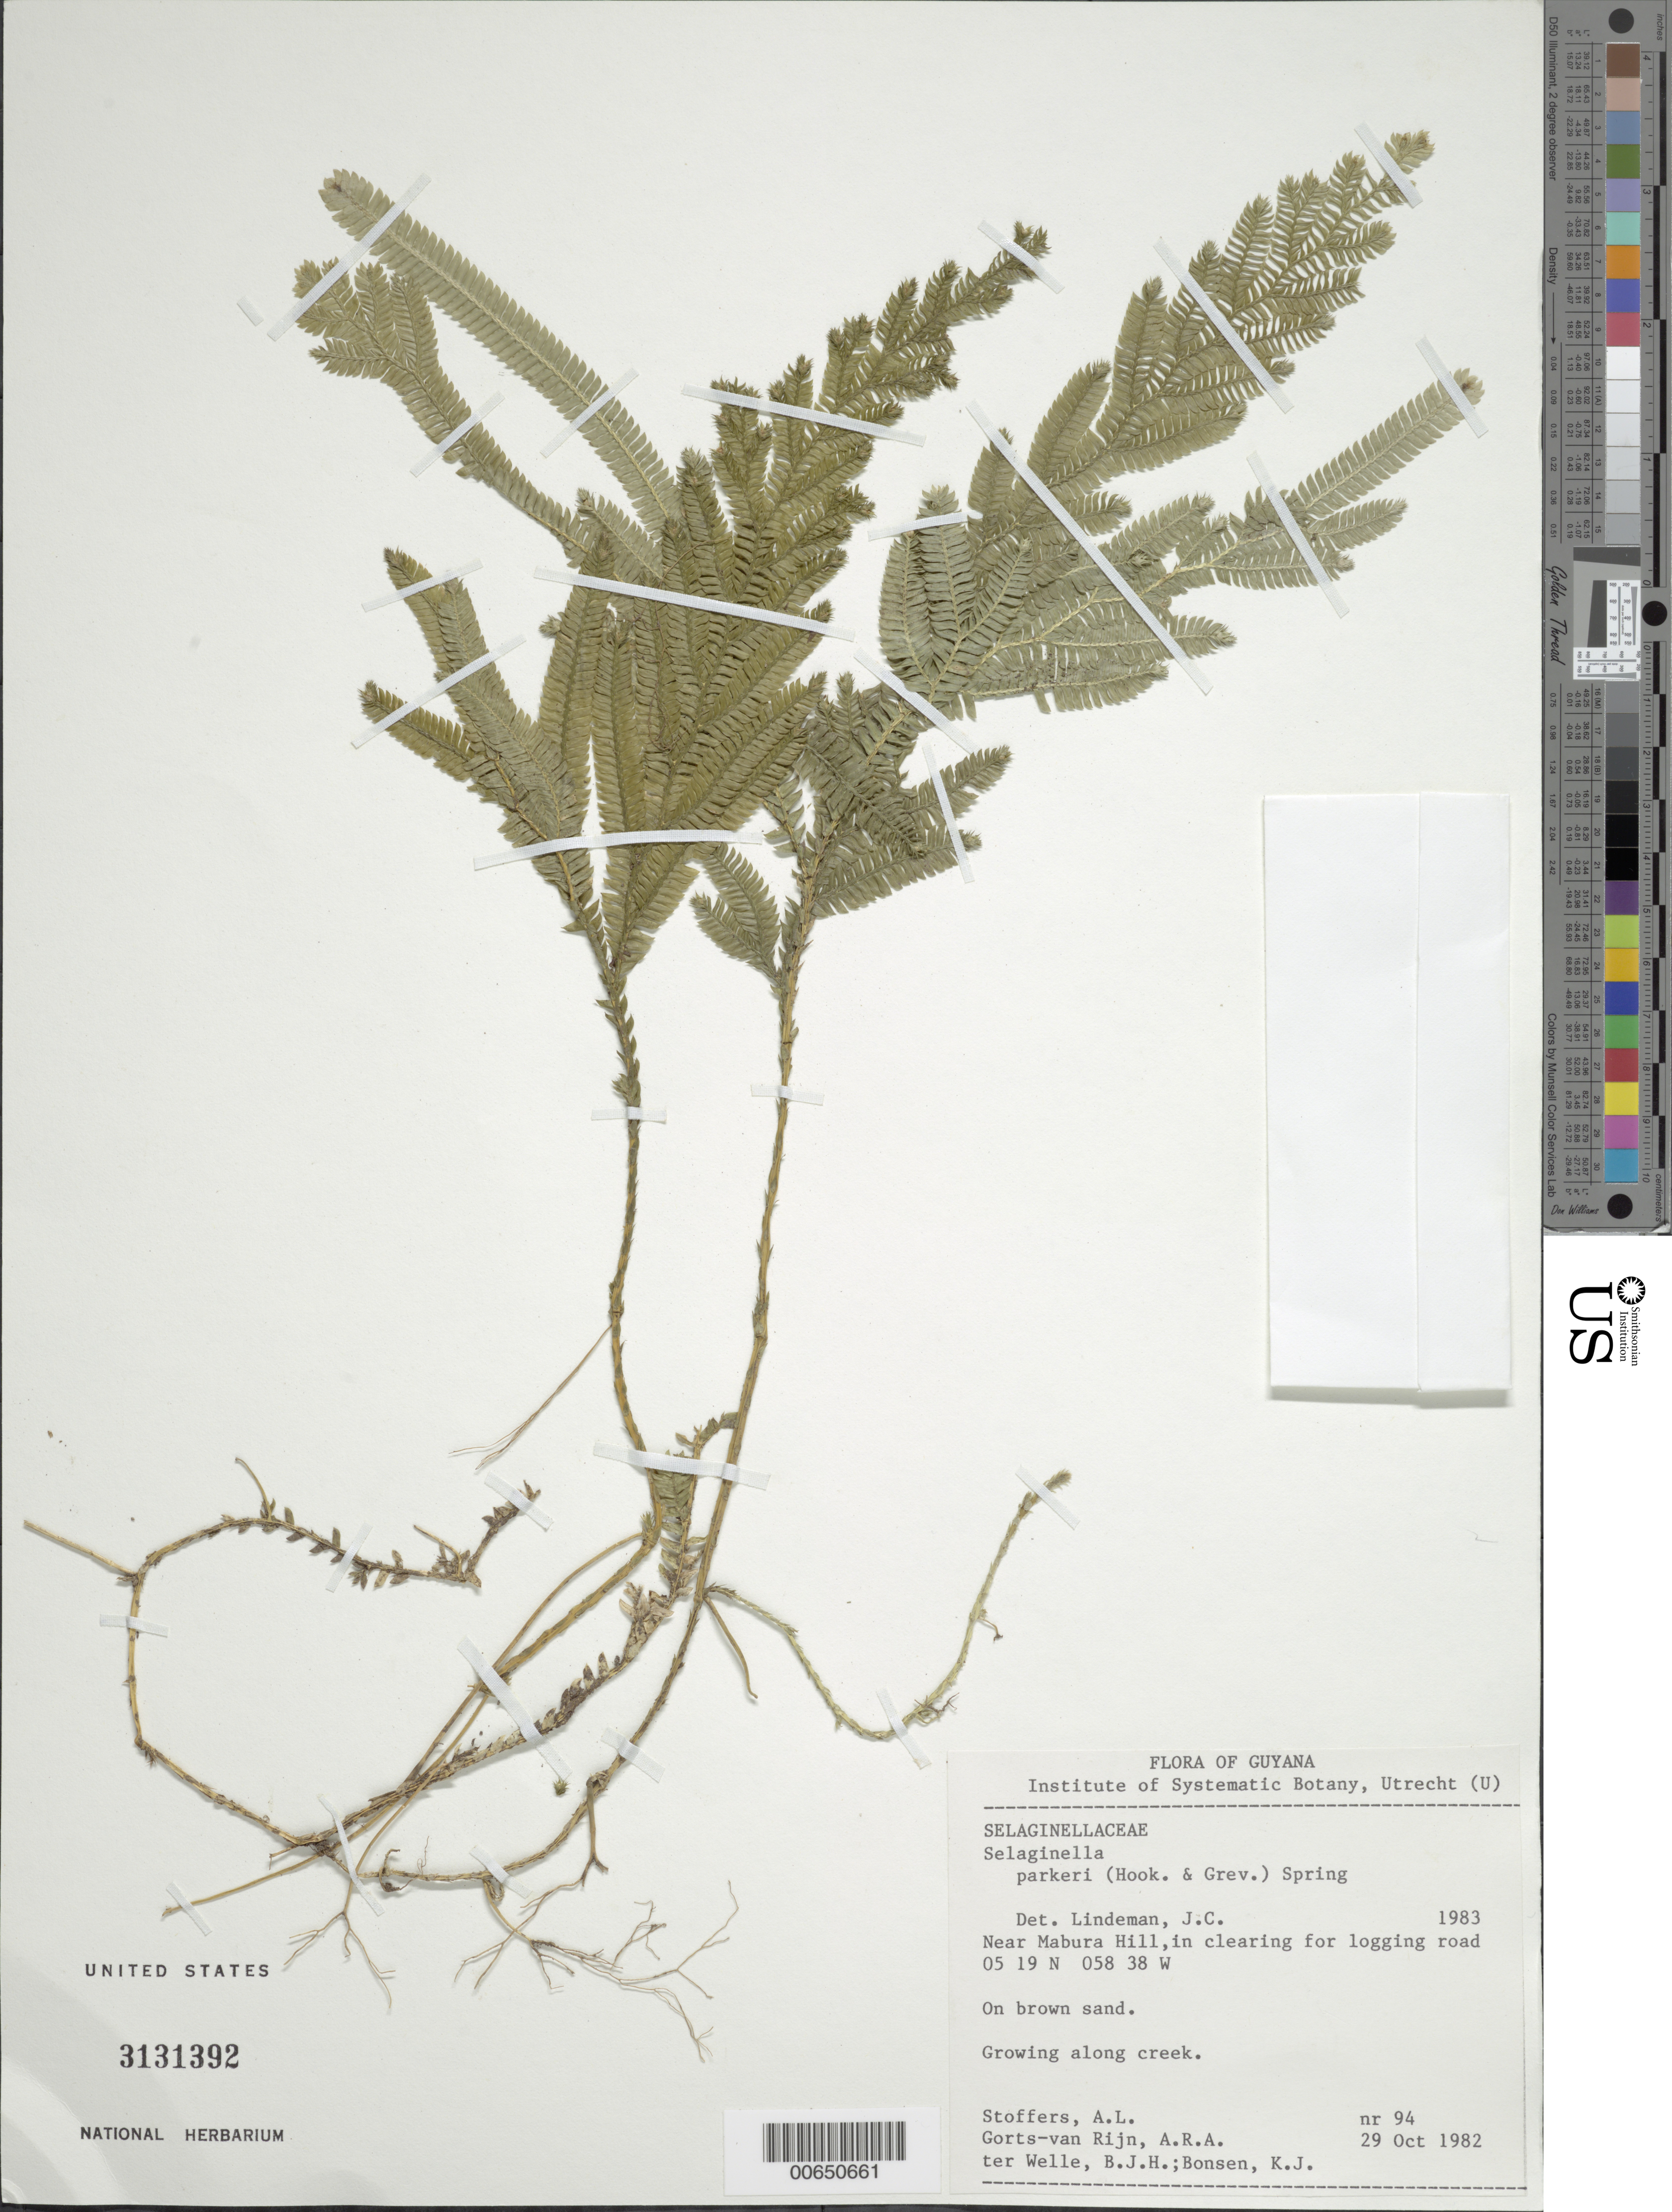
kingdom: Plantae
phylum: Tracheophyta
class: Lycopodiopsida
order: Selaginellales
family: Selaginellaceae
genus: Selaginella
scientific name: Selaginella parkeri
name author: (Hook. & Grev.) Spring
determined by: Lindeman, J. C.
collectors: A. Stoffers, A. .R. A. Görts-van Rijn, B. Welle & K. Bonsen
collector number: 94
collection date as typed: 29-Oct-82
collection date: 1982-10-29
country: Guyana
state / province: U. Demerara-Berbice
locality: Mabura Hill, near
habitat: Clearing for logging road, Growing along creek on brown sand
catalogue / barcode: US 3131392